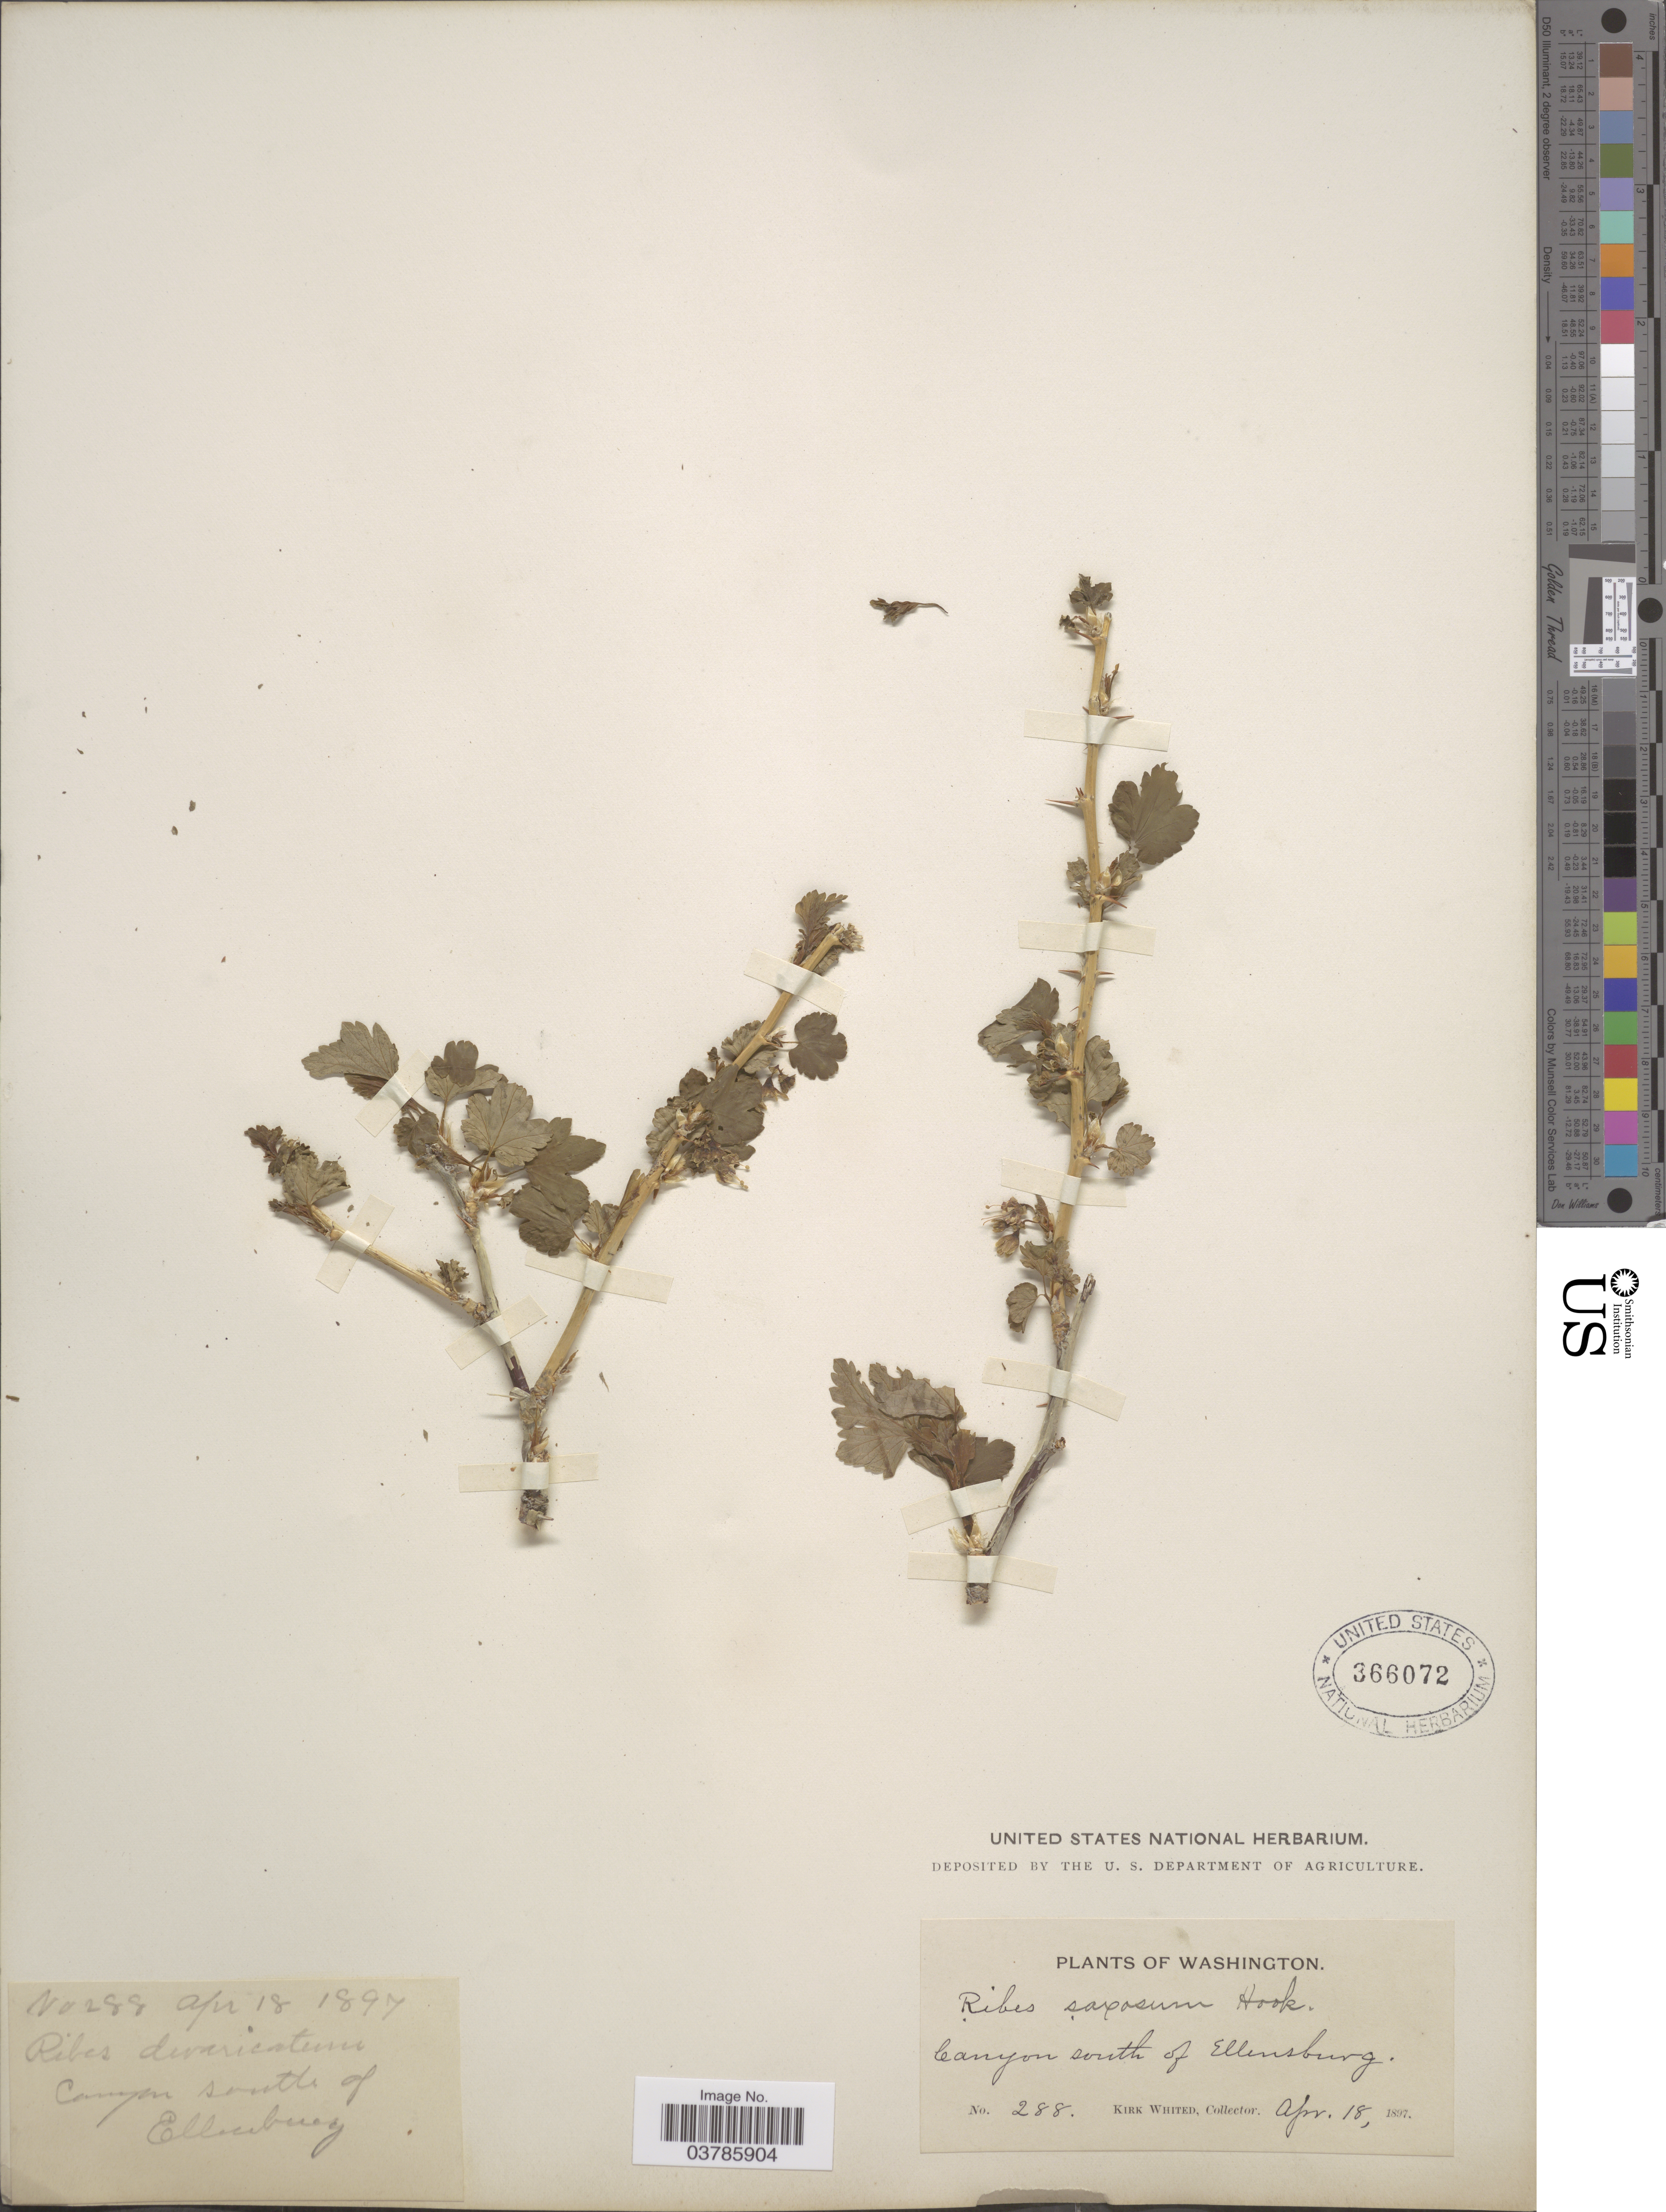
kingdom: Plantae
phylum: Tracheophyta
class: Magnoliopsida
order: Saxifragales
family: Grossulariaceae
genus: Ribes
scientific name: Ribes inerme var. inerme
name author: Rydb.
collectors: K. Whited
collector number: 288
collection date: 1897-04-18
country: United States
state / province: Washington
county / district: Kittitas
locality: Canyon south of Ellensburg.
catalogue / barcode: US 366072